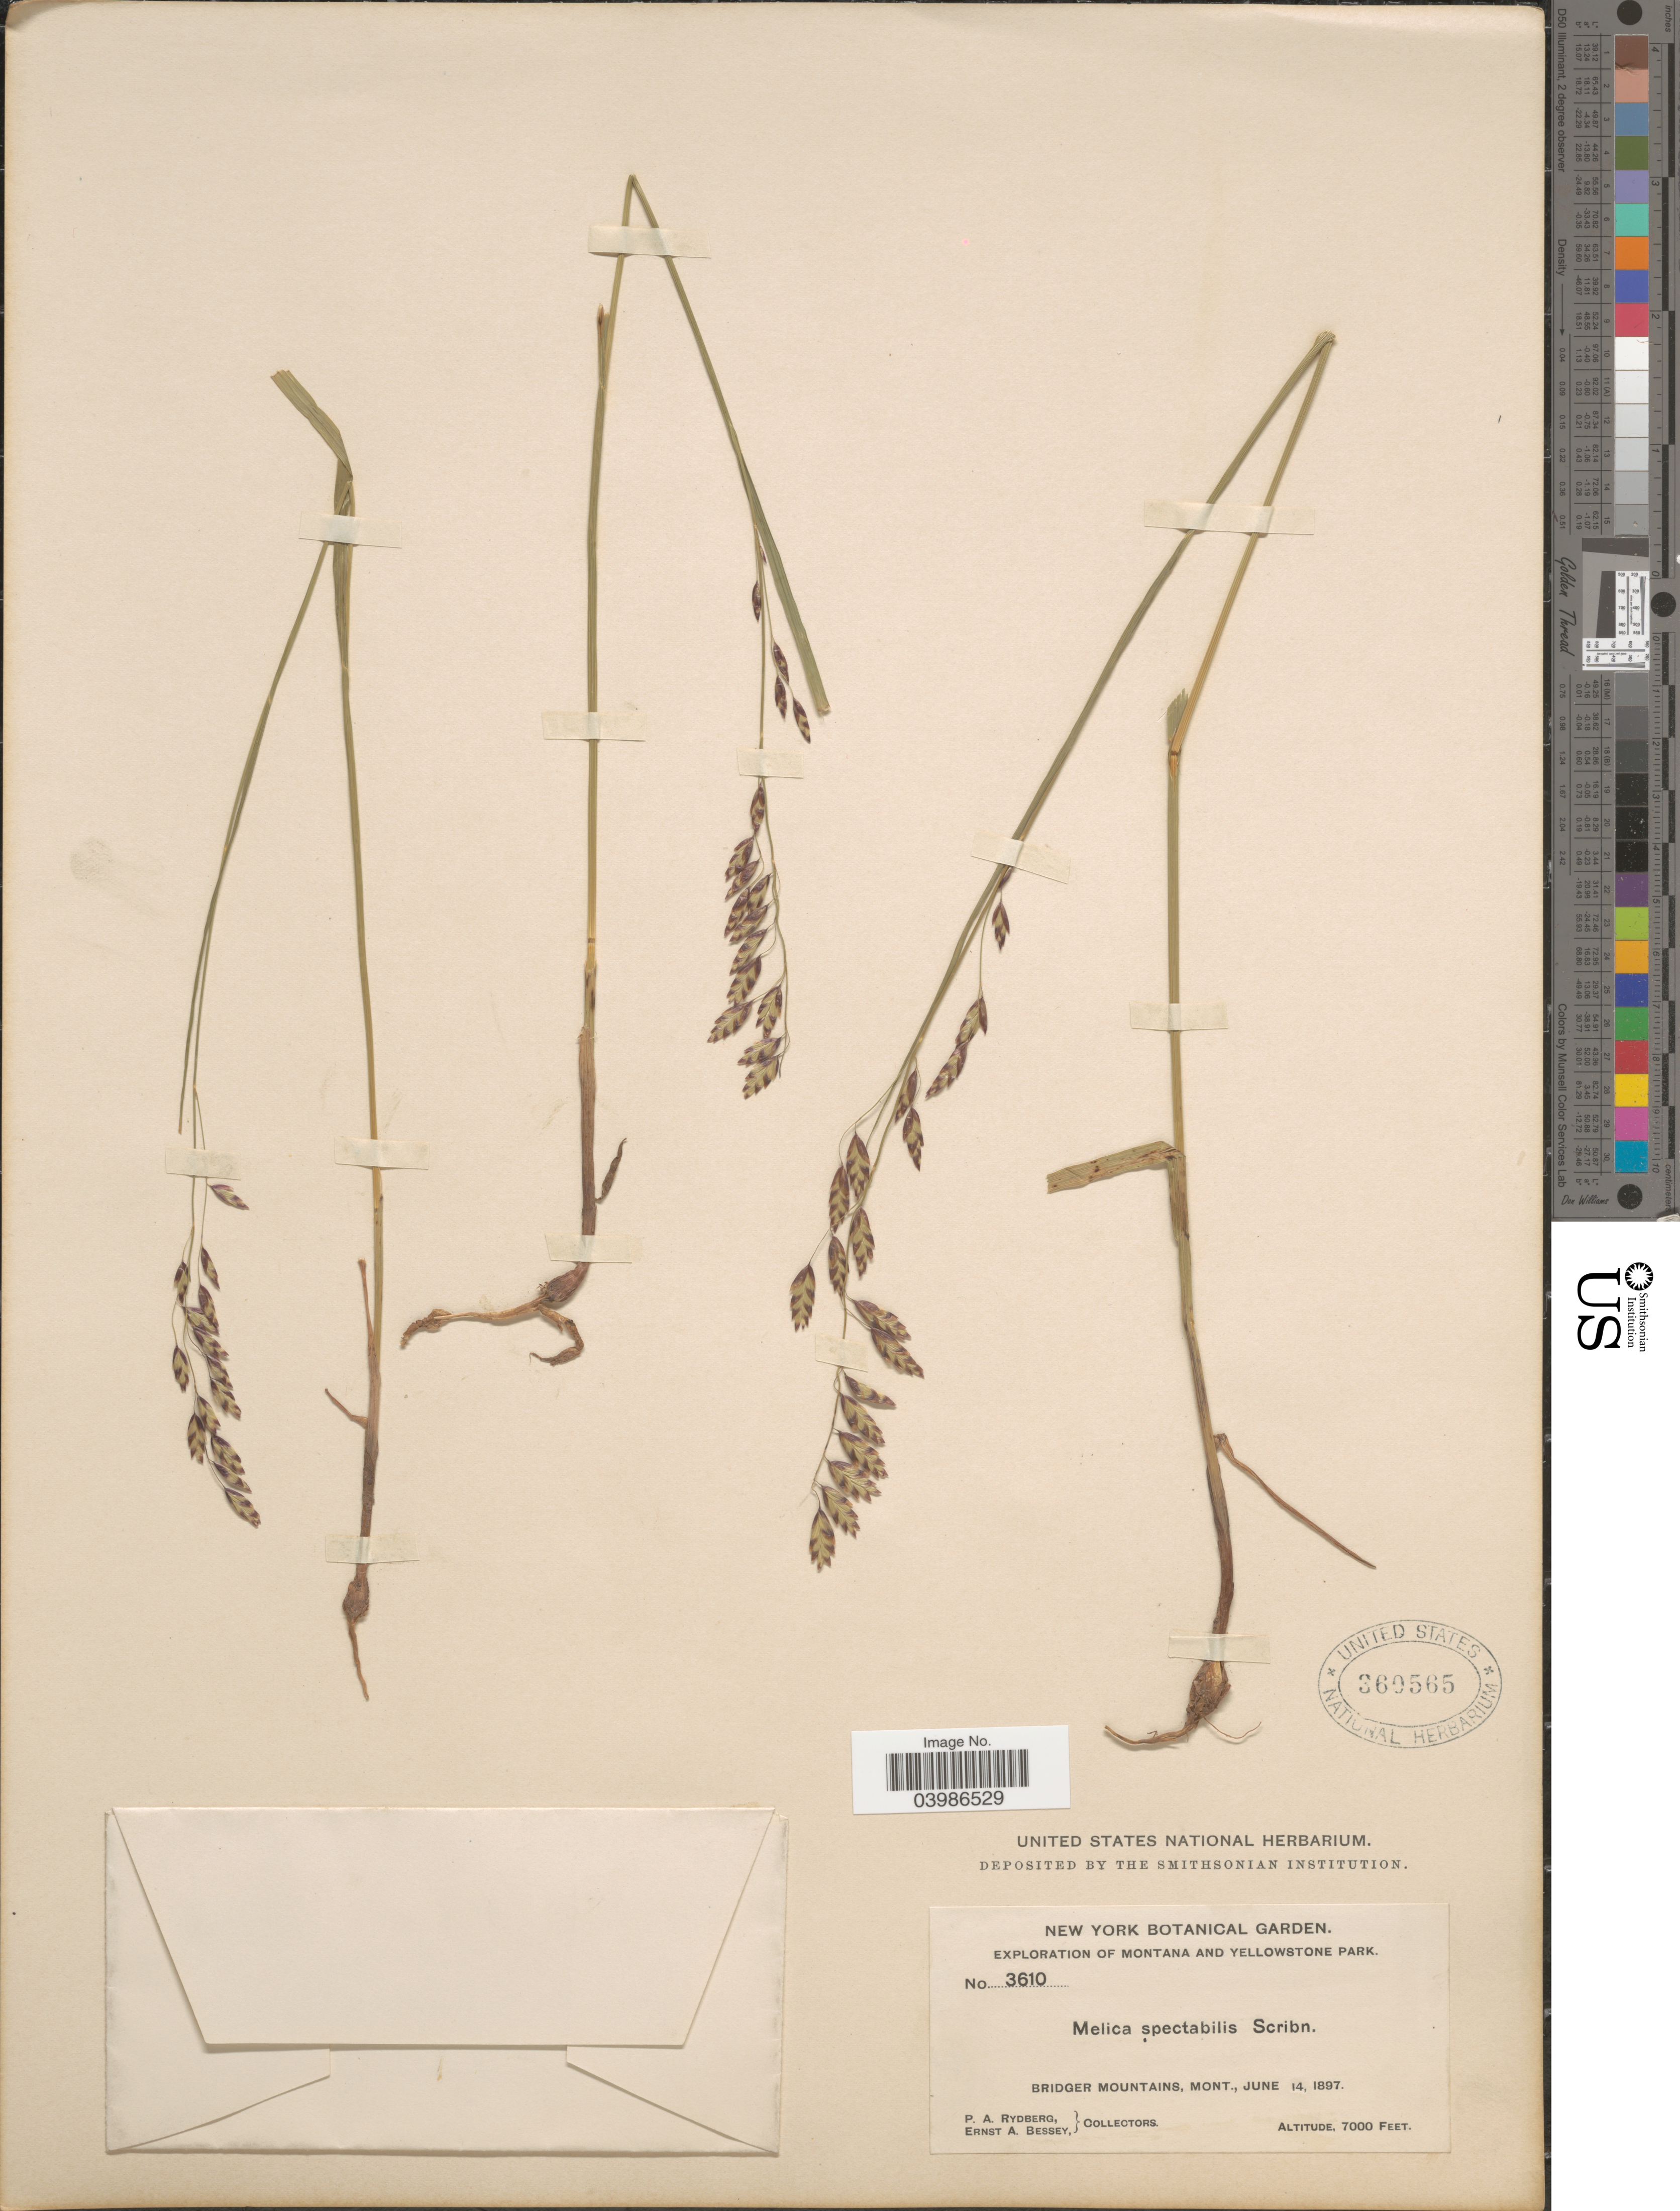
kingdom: Plantae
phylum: Tracheophyta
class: Liliopsida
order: Poales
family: Poaceae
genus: Melica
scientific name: Melica spectabilis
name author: Scribn.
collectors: P. A. Rydberg & E. A. Bessey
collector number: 3610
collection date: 1897-06-14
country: United States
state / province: Montana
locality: Montana and Yellowstone Park. Bridger Mountains.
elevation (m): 2134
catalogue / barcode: US 360565